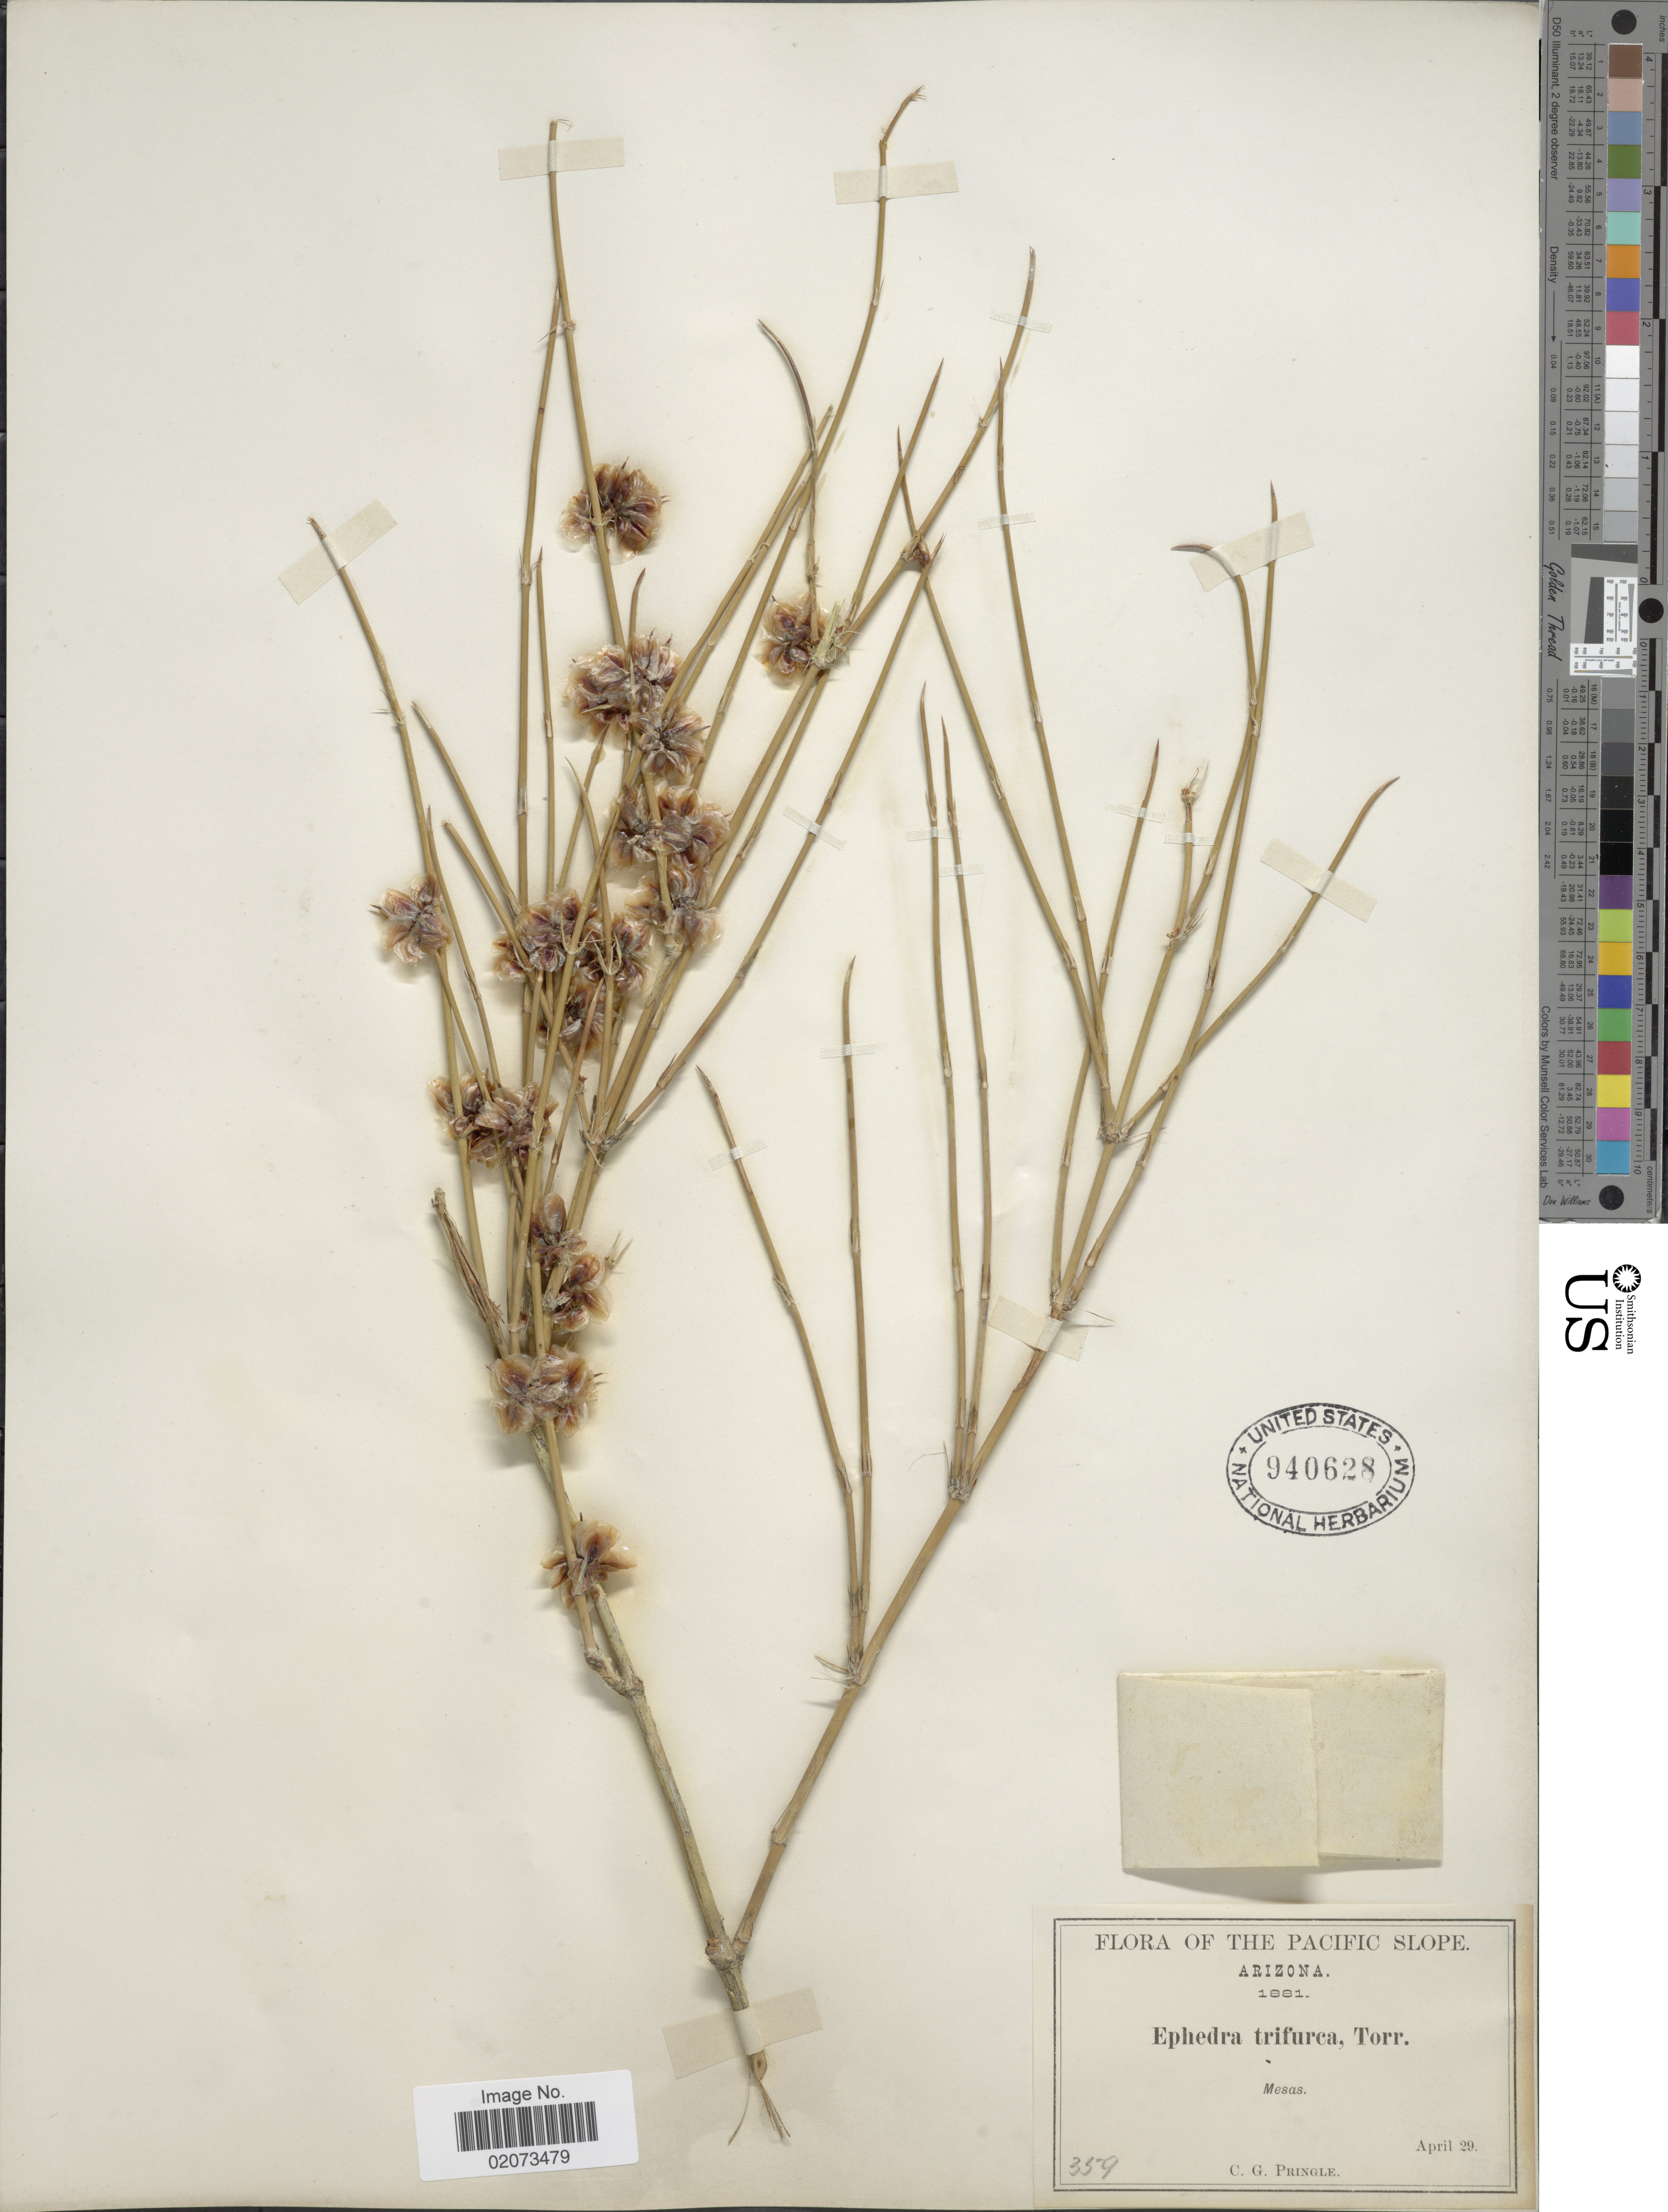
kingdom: Plantae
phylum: Tracheophyta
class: Gnetopsida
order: Ephedrales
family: Ephedraceae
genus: Ephedra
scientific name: Ephedra trifurca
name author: Torr. ex S. Watson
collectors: C. G. Pringle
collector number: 359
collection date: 1881-04-29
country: United States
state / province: Arizona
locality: Arizona, Pacific Slope. Mesas.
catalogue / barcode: US 940628